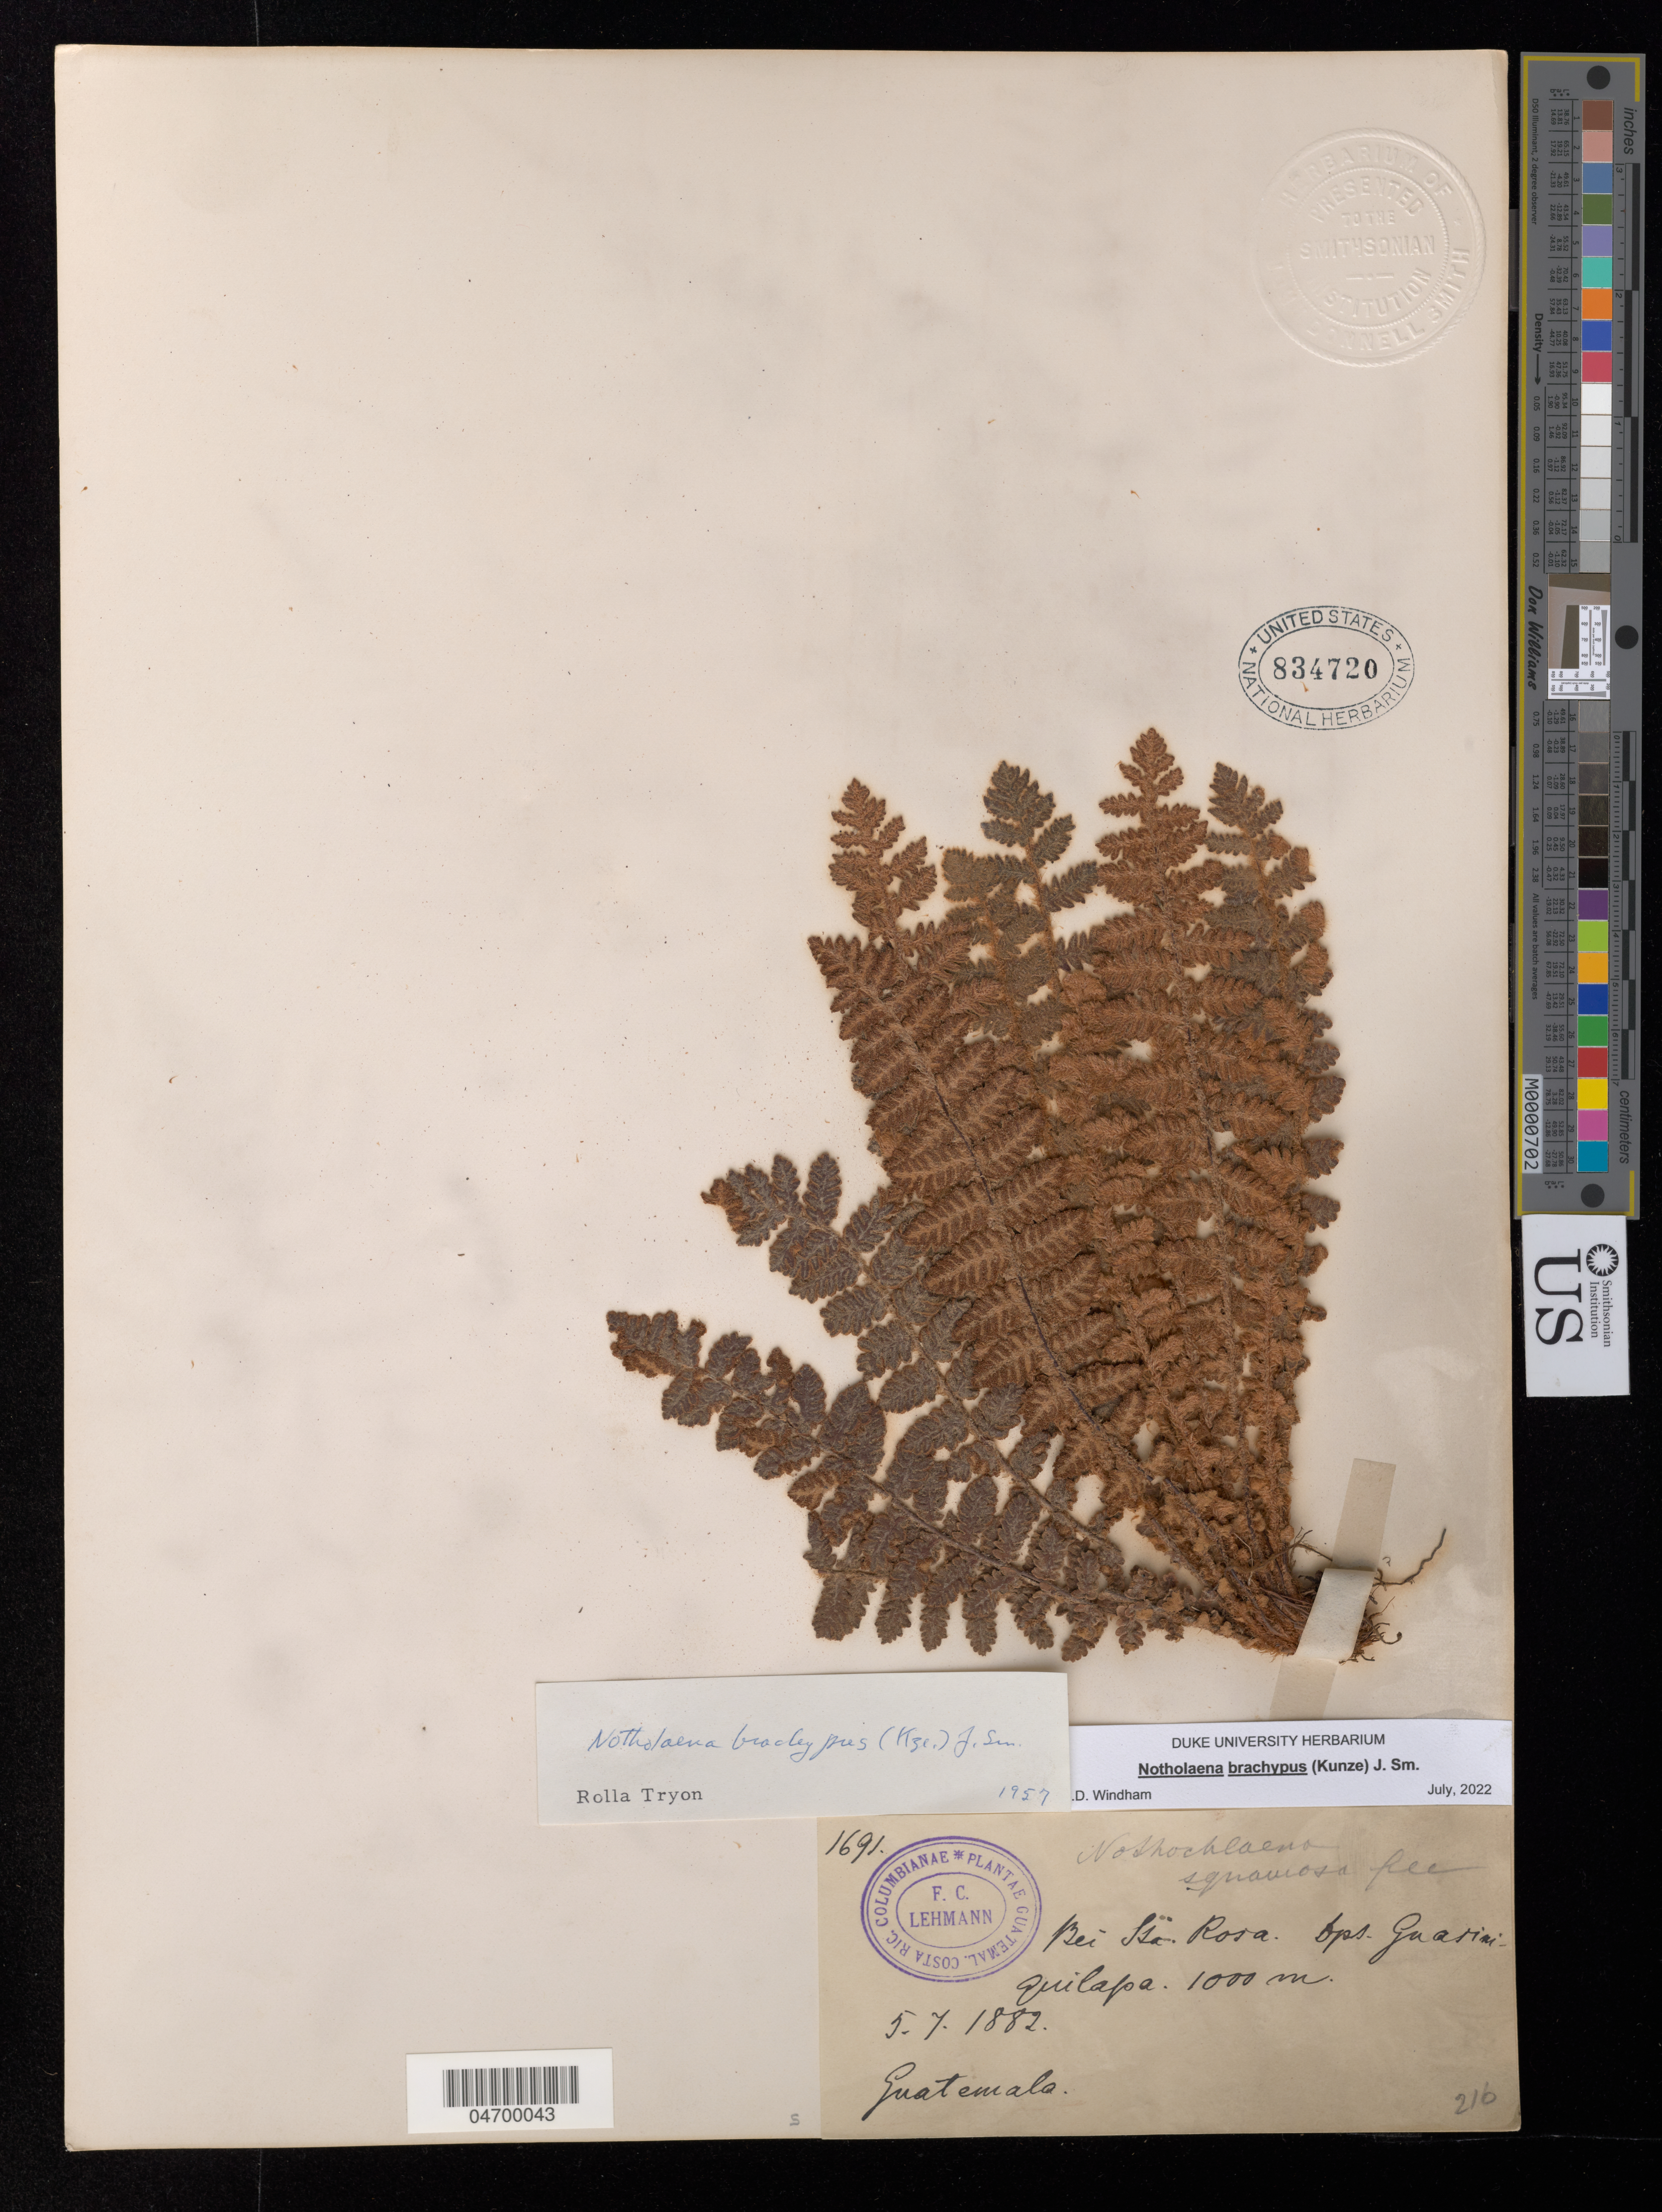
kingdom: Plantae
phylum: Tracheophyta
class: Polypodiopsida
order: Polypodiales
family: Pteridaceae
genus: Notholaena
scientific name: Notholaena brachypus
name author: (Kunze) J. Sm.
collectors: F. C. Lehmann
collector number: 1691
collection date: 1882-07-05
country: Guatemala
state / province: Santa Rosa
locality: Bei Sta. Rosa. Dps. Guasiniquilapa.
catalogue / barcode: US 834720